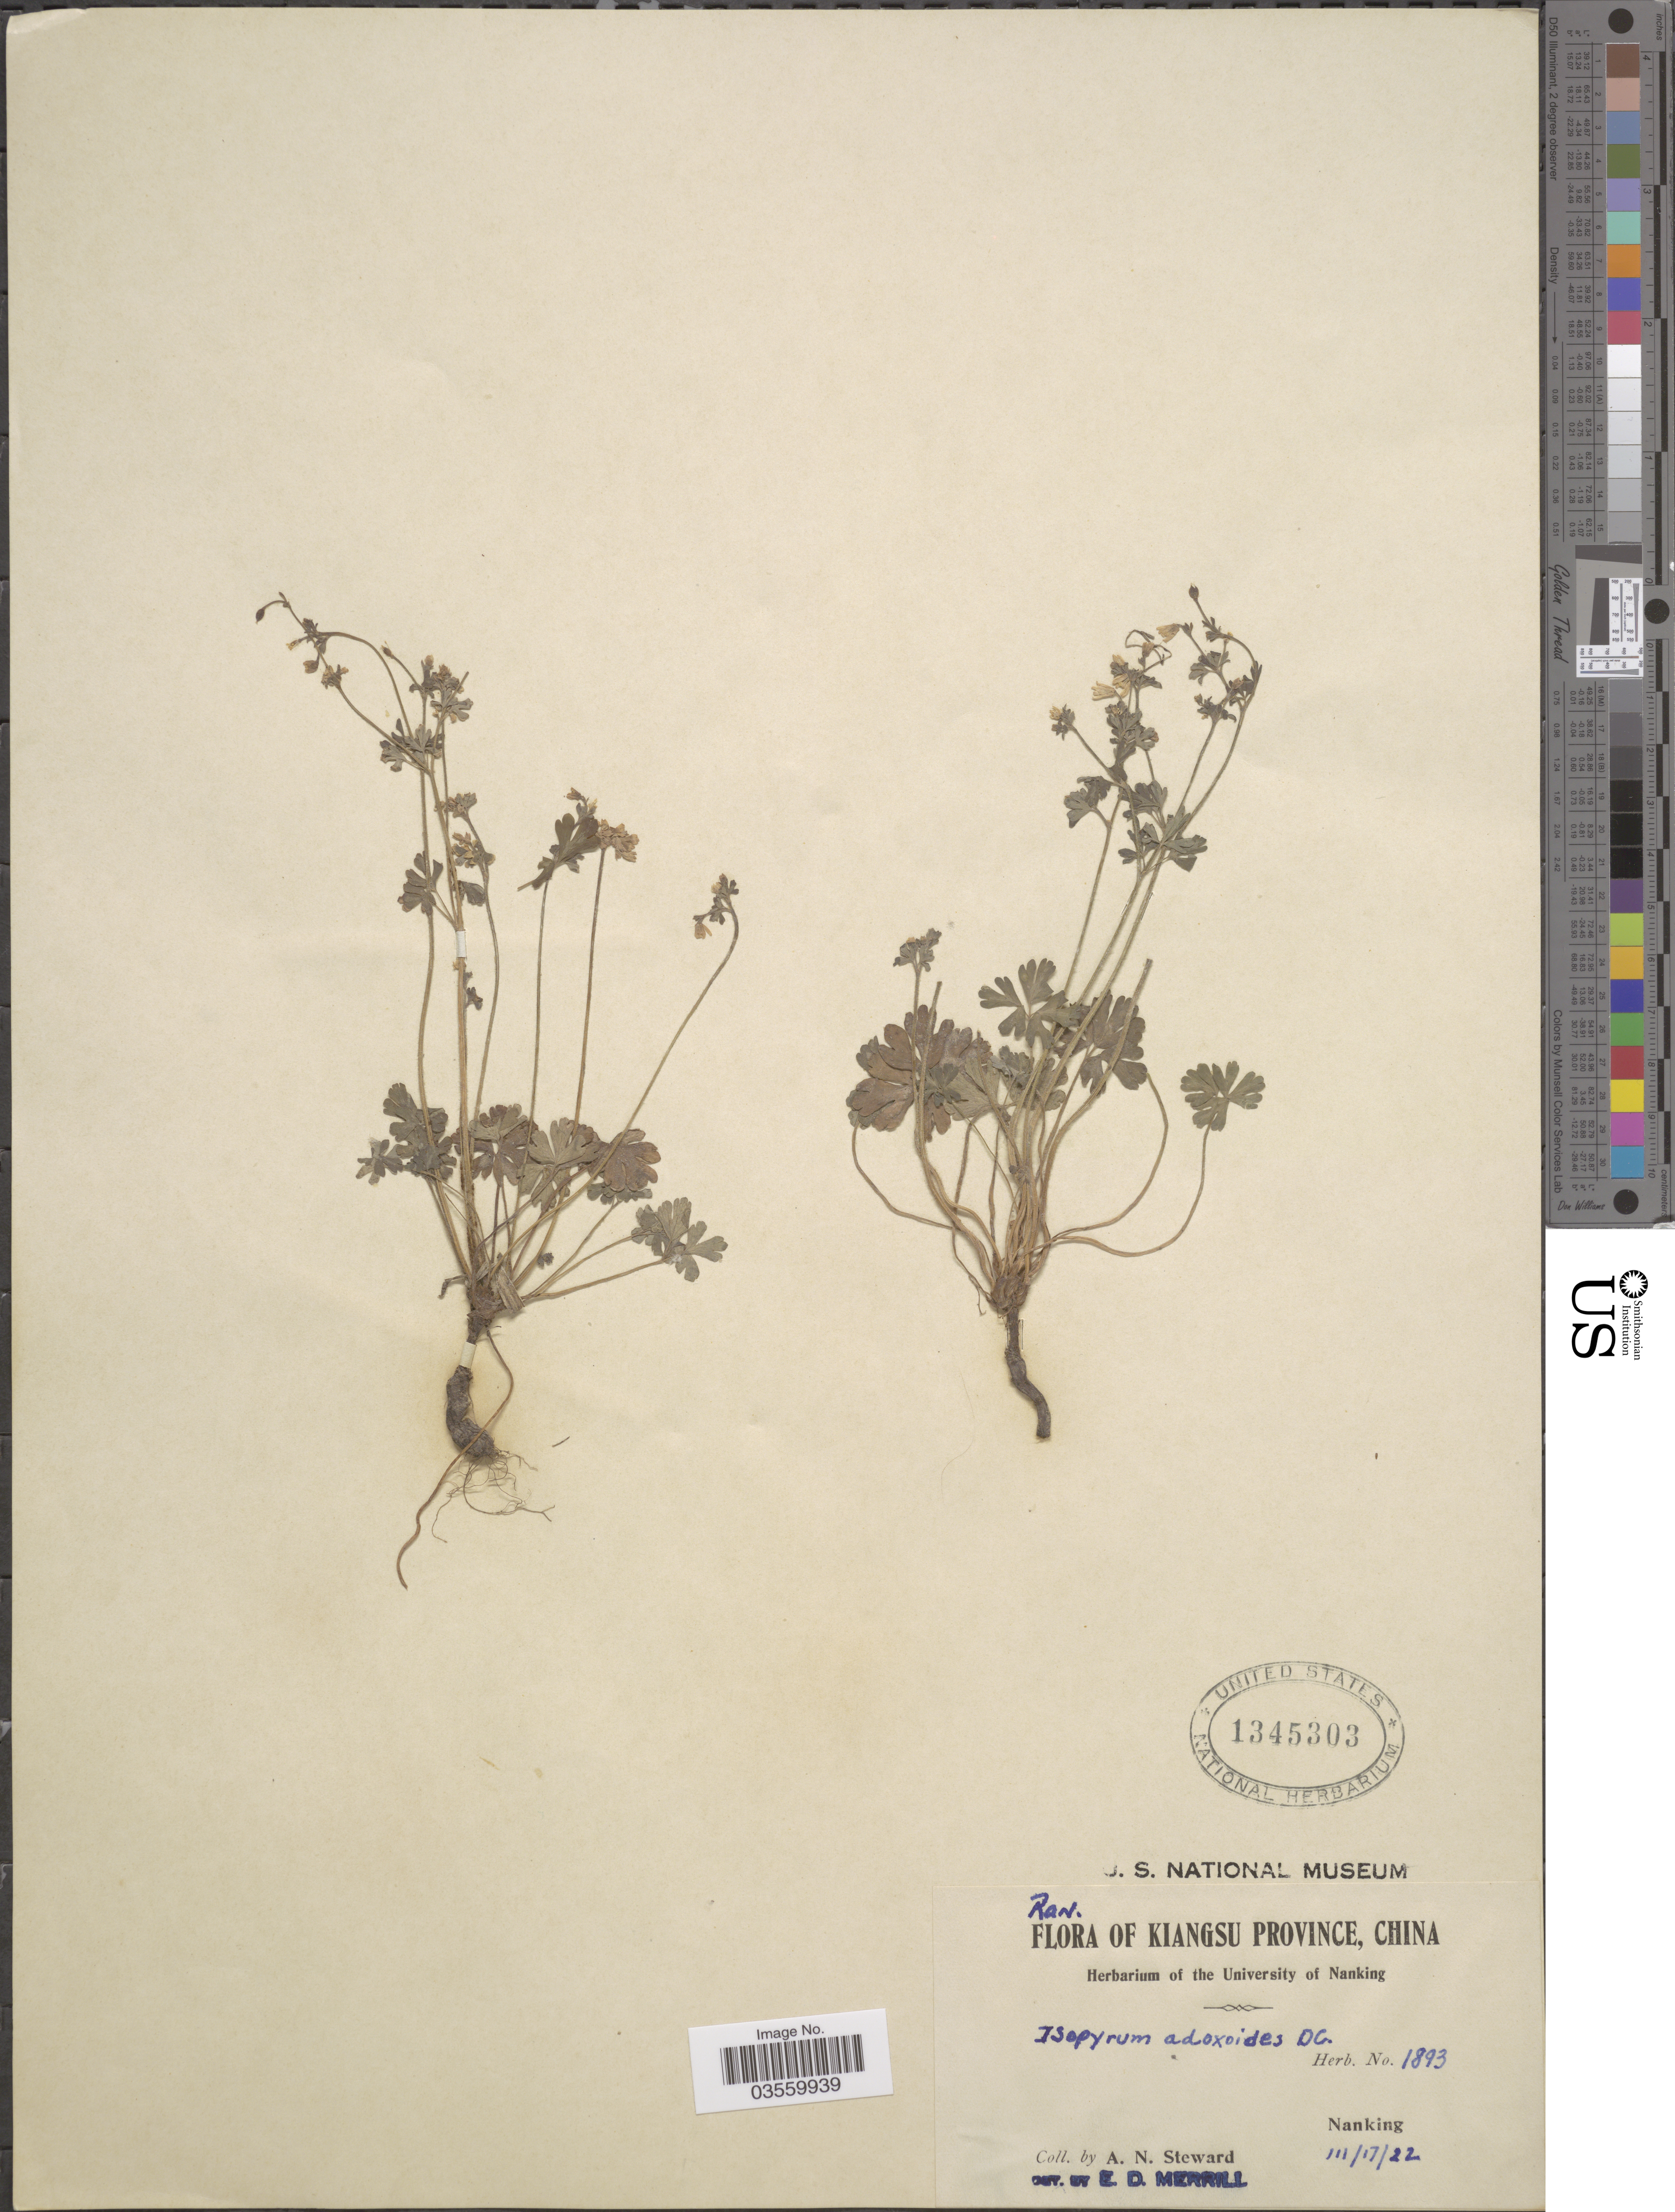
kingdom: Plantae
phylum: Tracheophyta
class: Magnoliopsida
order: Ranunculales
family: Ranunculaceae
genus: Semiaquilegia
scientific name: Semiaquilegia adoxoides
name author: (DC.) Makino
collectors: A. N. Steward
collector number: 1893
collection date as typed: Transcribed d/m/y: 17/3/22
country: China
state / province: Jiangsu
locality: Kiangsu Province. Nanking.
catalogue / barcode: US 1345303